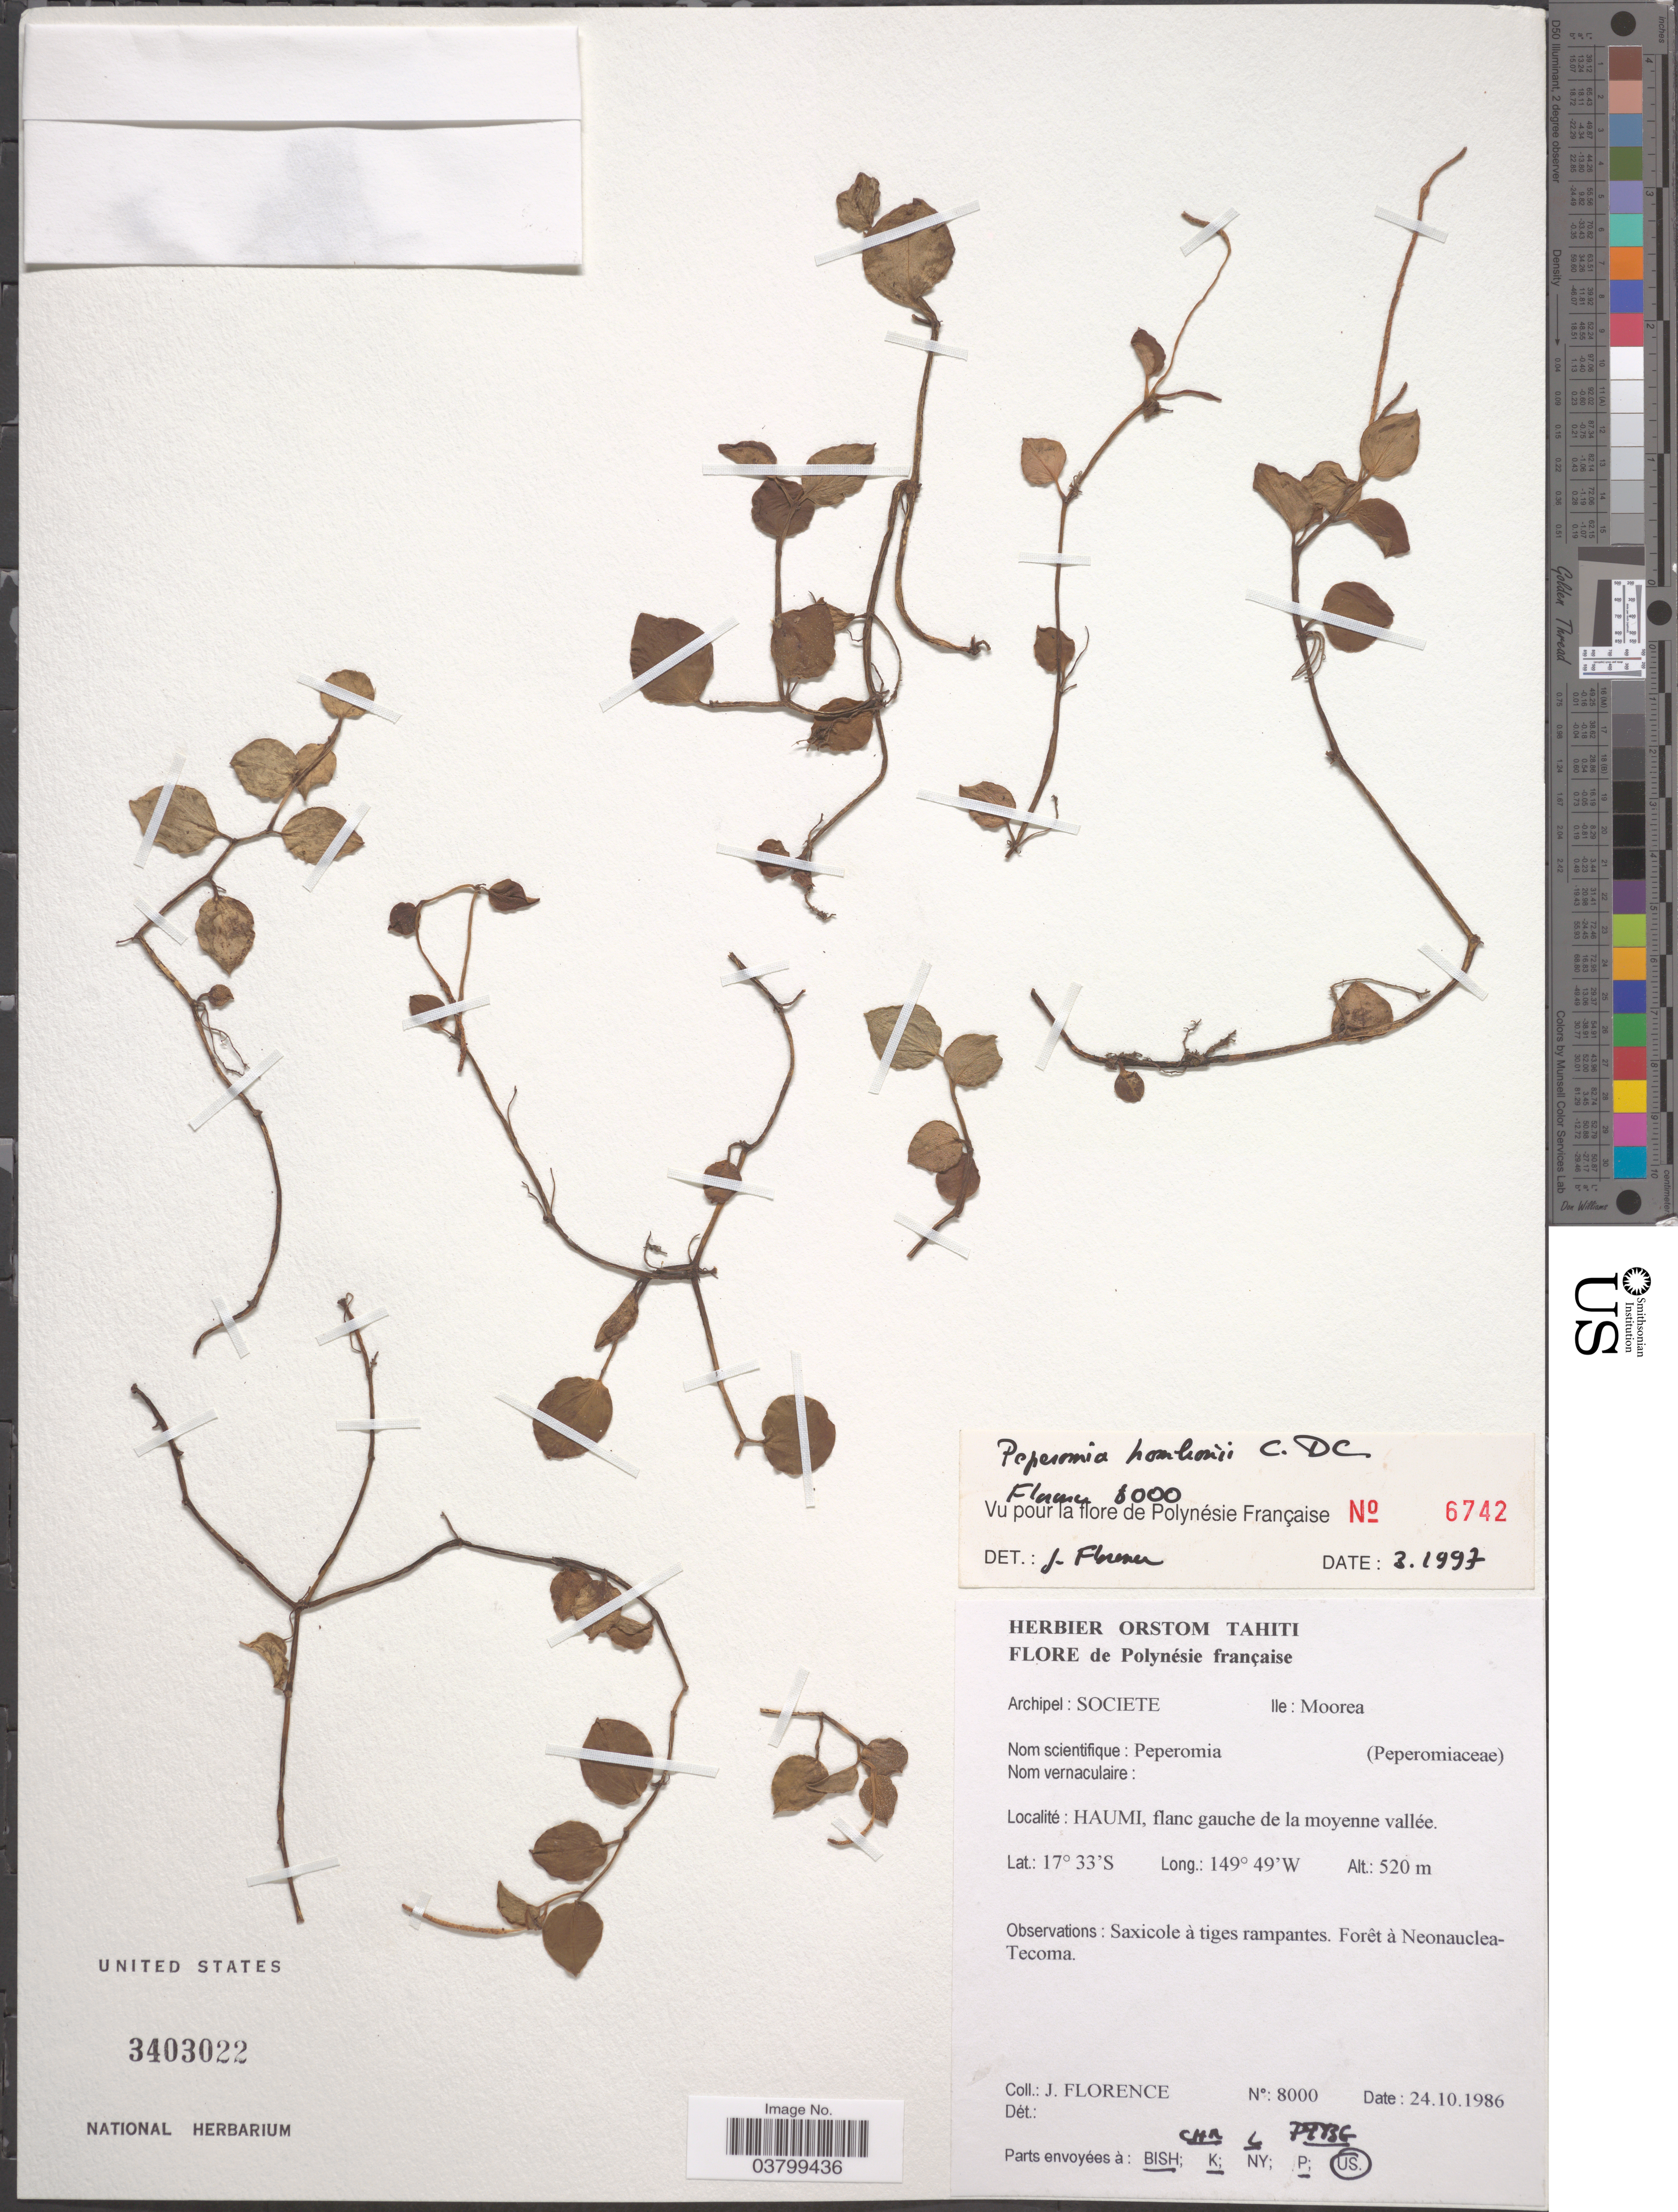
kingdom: Plantae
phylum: Tracheophyta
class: Magnoliopsida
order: Piperales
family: Piperaceae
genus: Peperomia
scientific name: Peperomia hombronii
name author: C. DC.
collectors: J. Florence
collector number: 8000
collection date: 1986-12-24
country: French Polynesia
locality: Archipel: Societe. Ile: Moorea. Haumi, flanc gauche de la moyenne vallée.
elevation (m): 520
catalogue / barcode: US 3403022